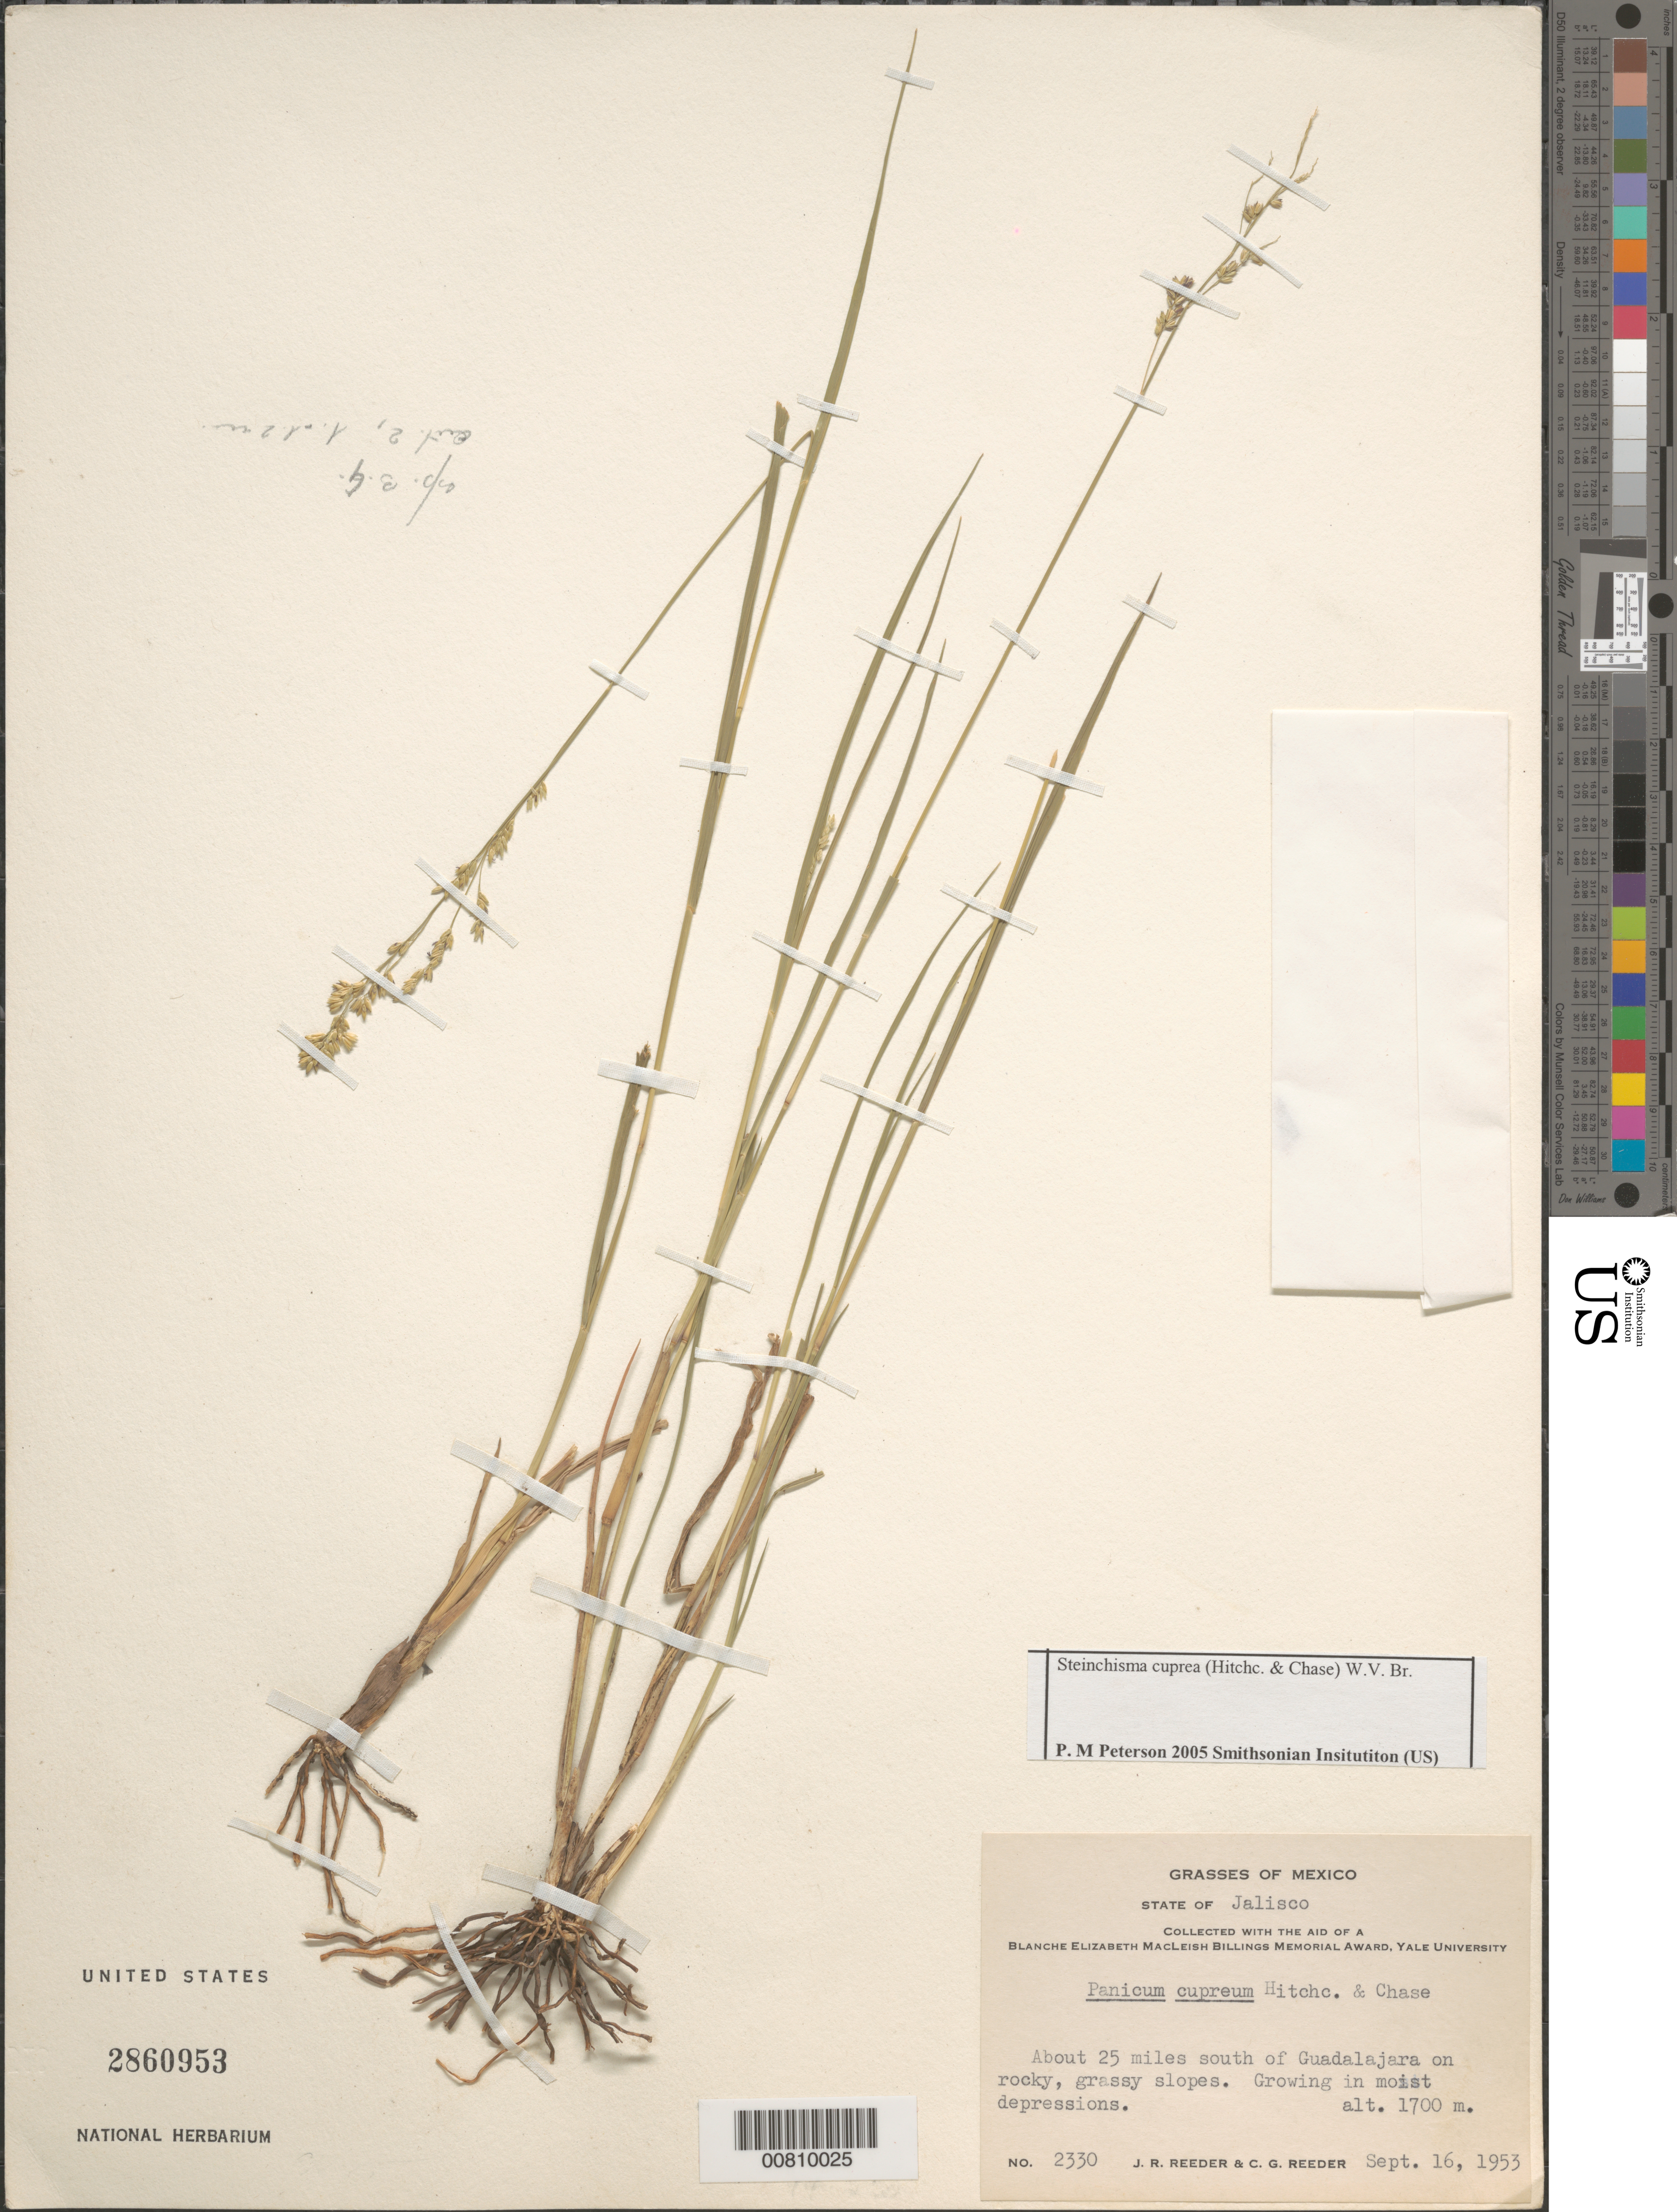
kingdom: Plantae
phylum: Tracheophyta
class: Liliopsida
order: Poales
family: Poaceae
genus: Steinchisma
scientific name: Steinchisma cupreum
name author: (Hitchc. & Chase) W.V. Br.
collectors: J. R. Reeder & C. G. Reeder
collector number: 2330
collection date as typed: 16 Sep1953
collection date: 1953-09-16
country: Mexico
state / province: Jalisco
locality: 25 km S of Guadalajara.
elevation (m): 1700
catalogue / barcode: US 2860953